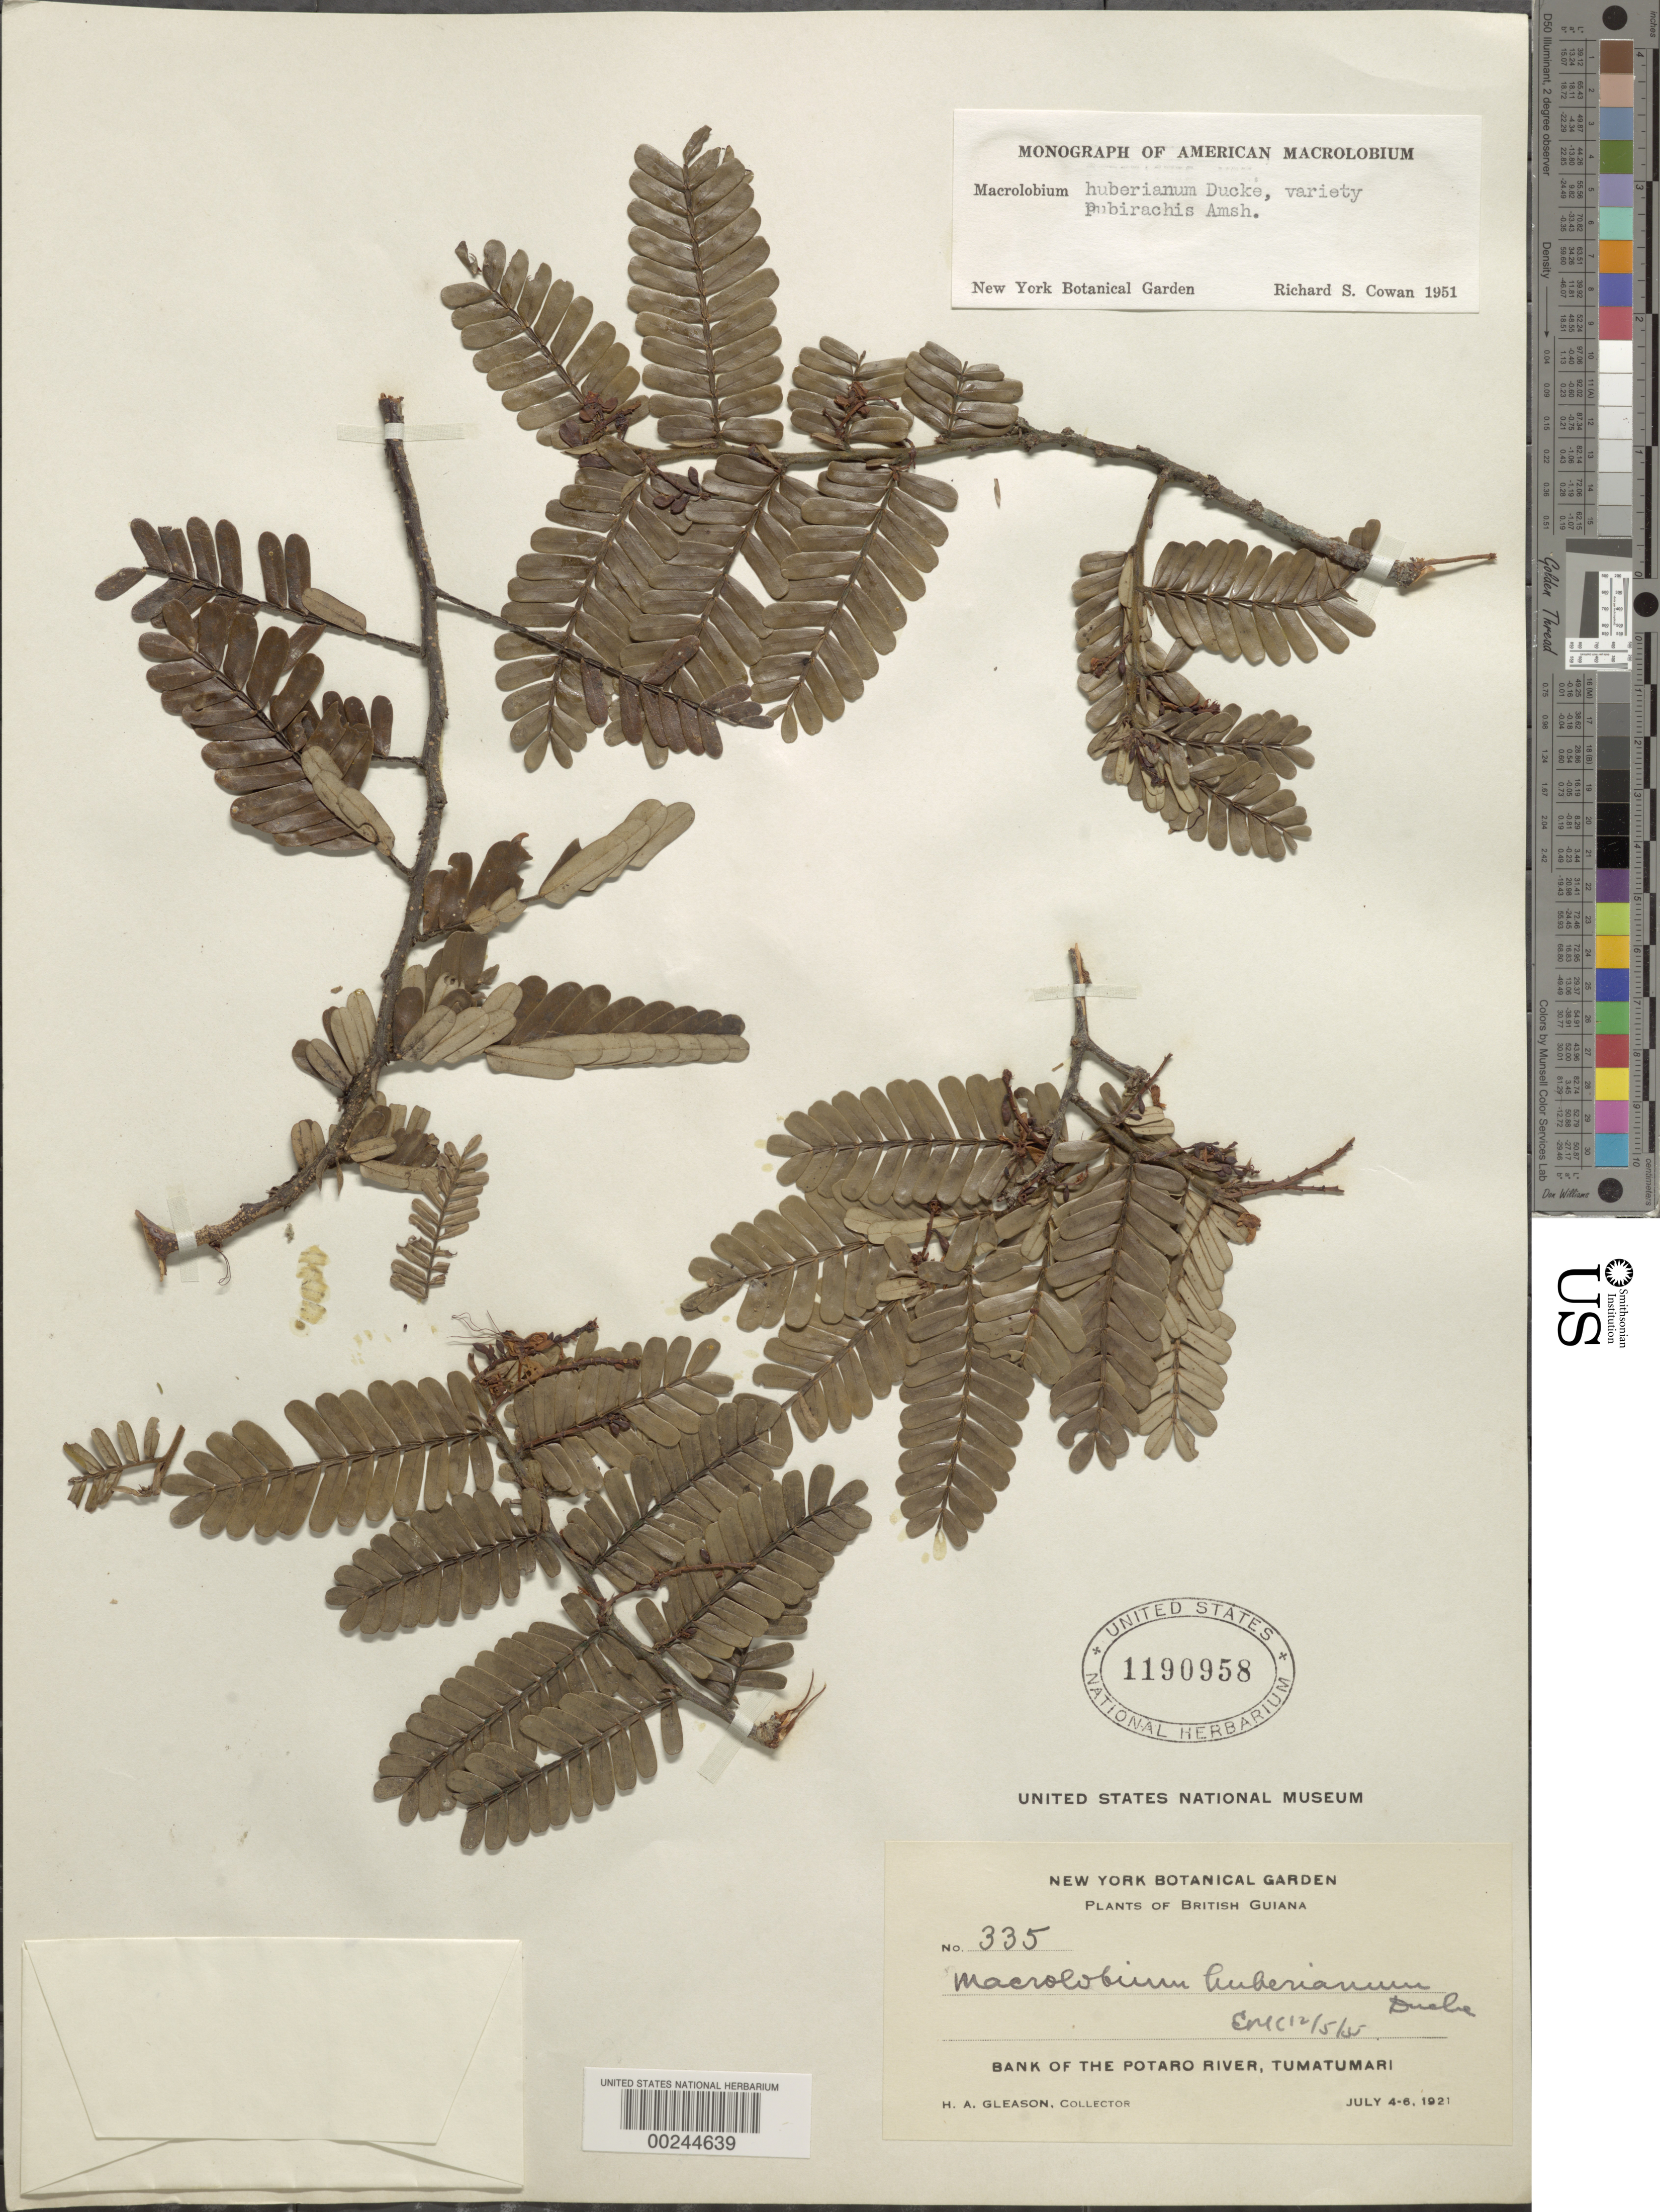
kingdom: Plantae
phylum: Tracheophyta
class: Magnoliopsida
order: Fabales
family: Fabaceae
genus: Macrolobium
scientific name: Macrolobium huberianum var. pubirachis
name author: Amshoff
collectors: H. A. Gleason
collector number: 335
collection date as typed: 04 Jul 1921 to 06 Jul 1921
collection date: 1921-07-04/1921-07-06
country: Guyana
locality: Potaro river, tumatumari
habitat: Bank of river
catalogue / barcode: US 1190958